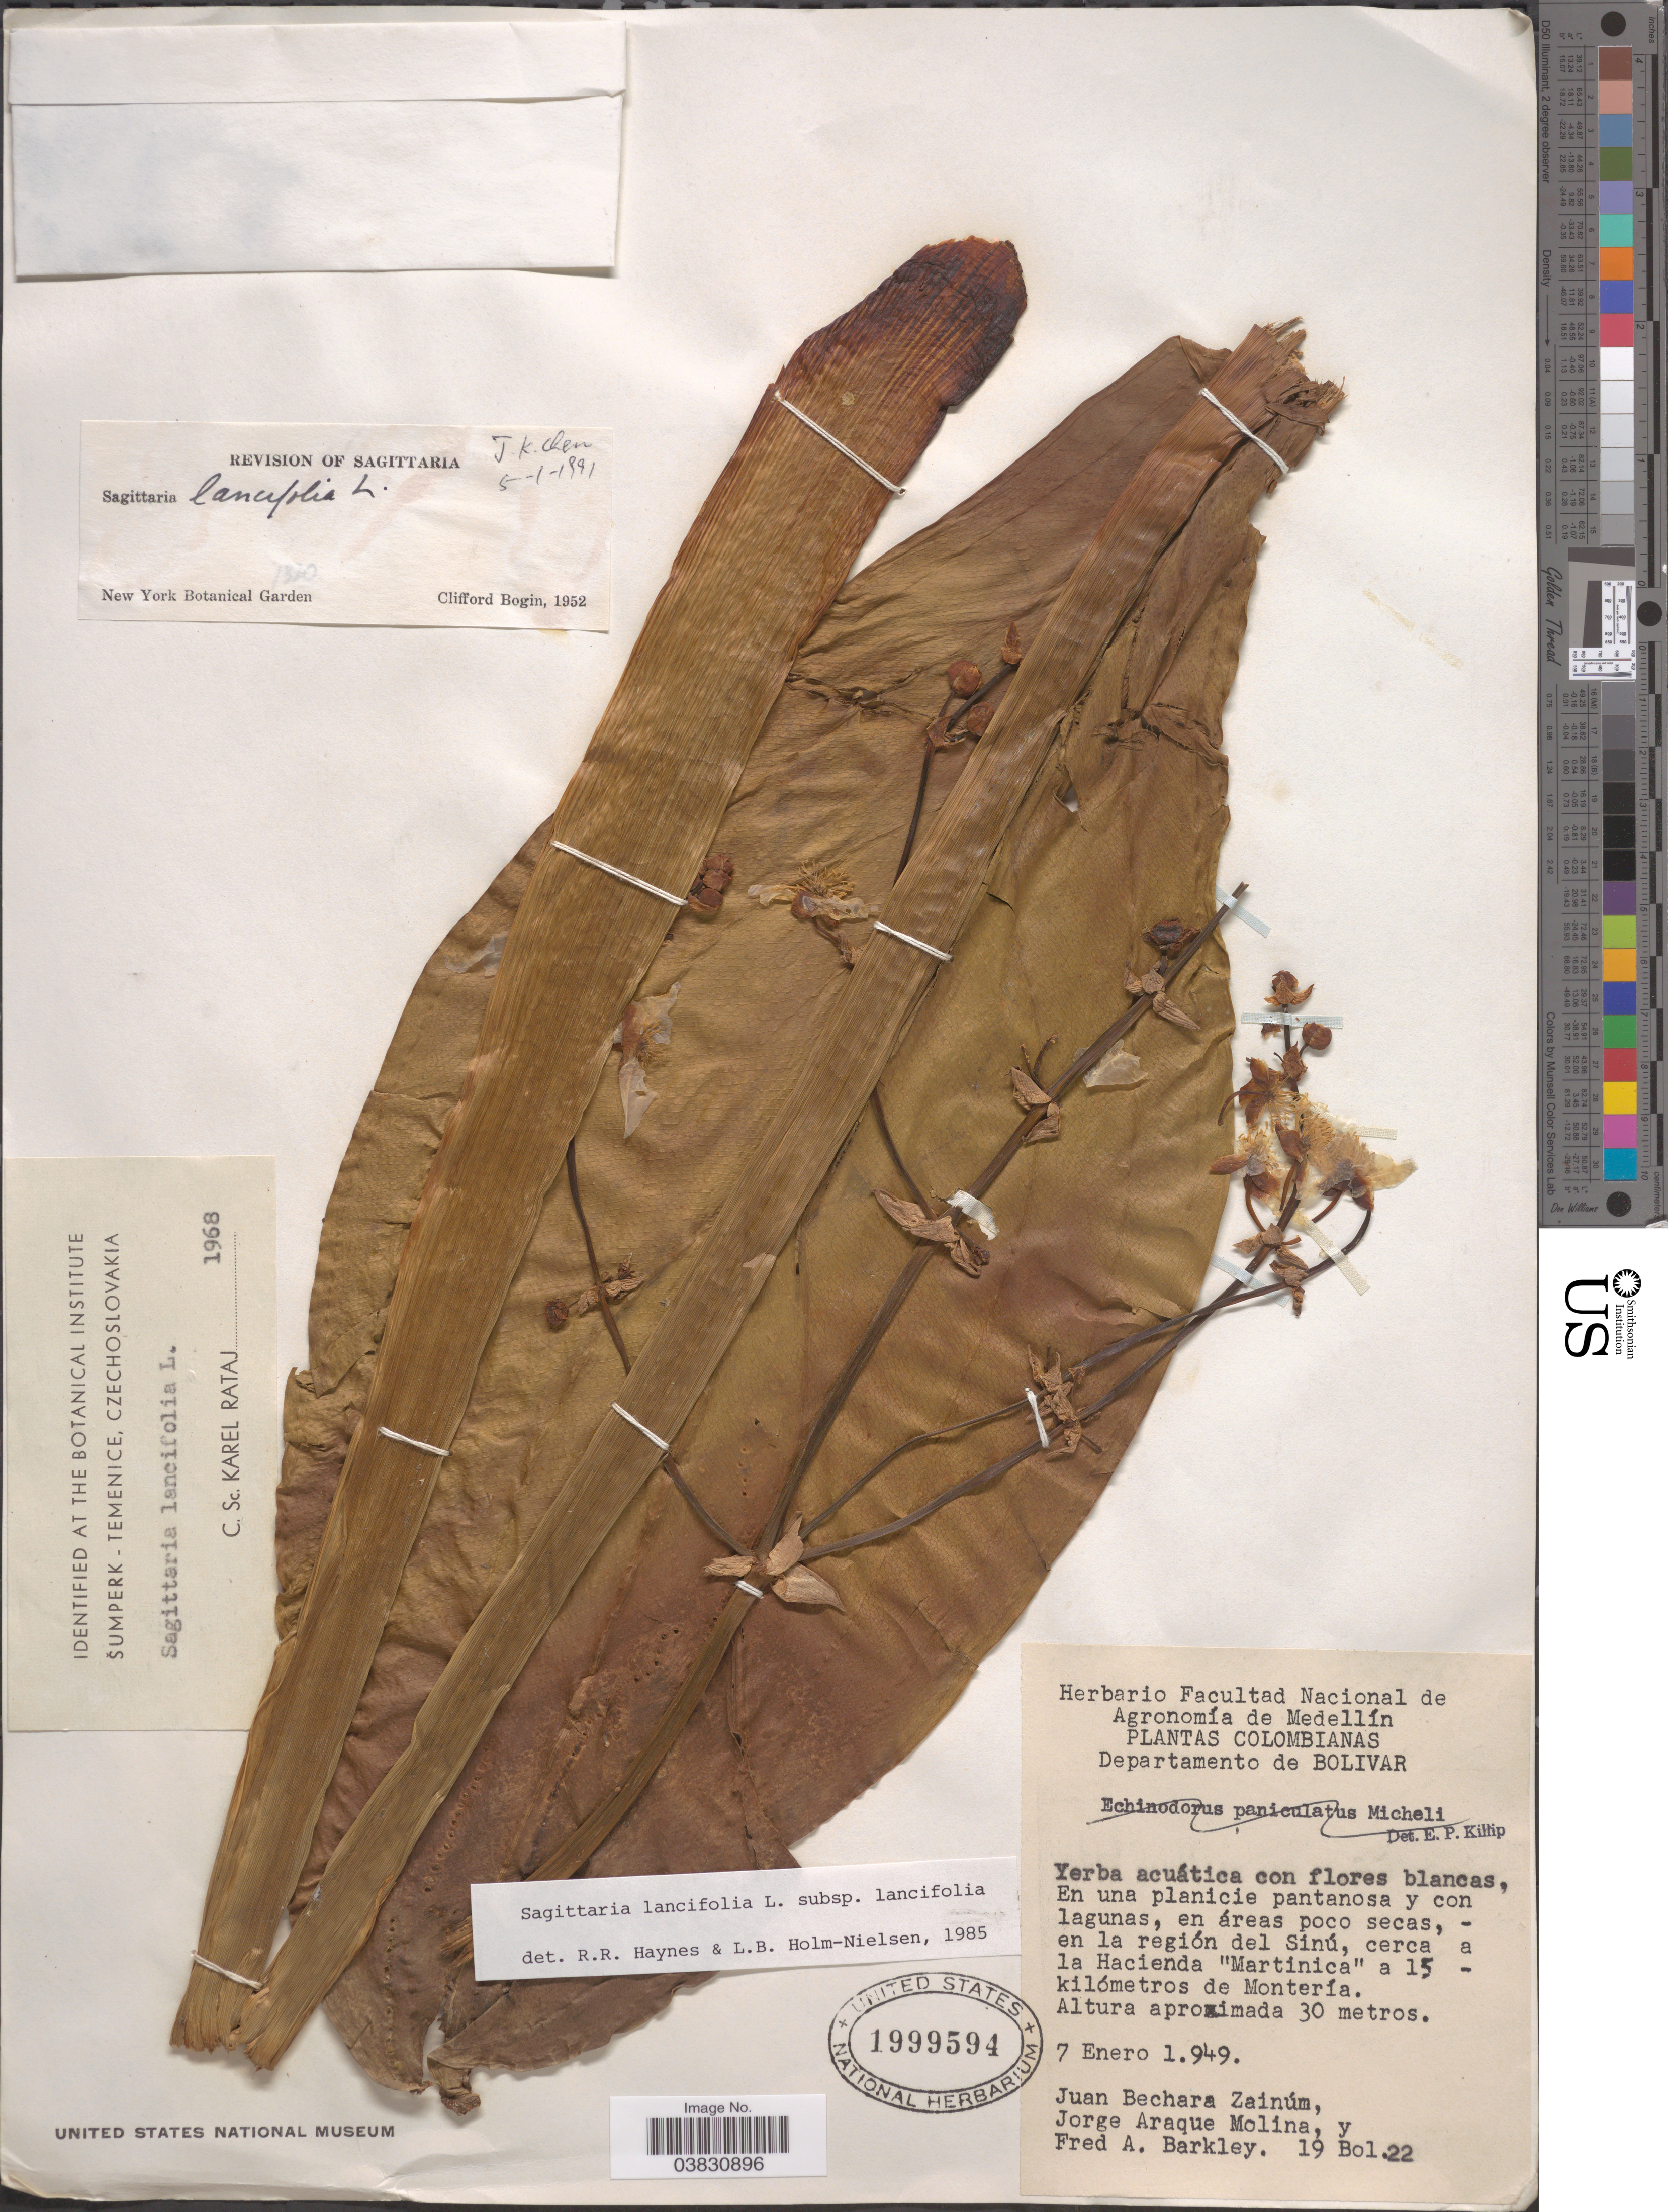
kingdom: Plantae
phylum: Tracheophyta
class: Liliopsida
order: Alismatales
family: Alismataceae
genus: Sagittaria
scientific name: Sagittaria lancifolia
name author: L.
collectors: J. Zainúm, J. A. Molina & F. A. Barkley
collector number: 19Bol22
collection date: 1949-01-07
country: Colombia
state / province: Bolívar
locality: Departamento de Bolivar. En la región del Sinú, cerca a la Hacienda "Martinica" a 15 - kilómetros de Montería.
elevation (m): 30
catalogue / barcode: US 1999594